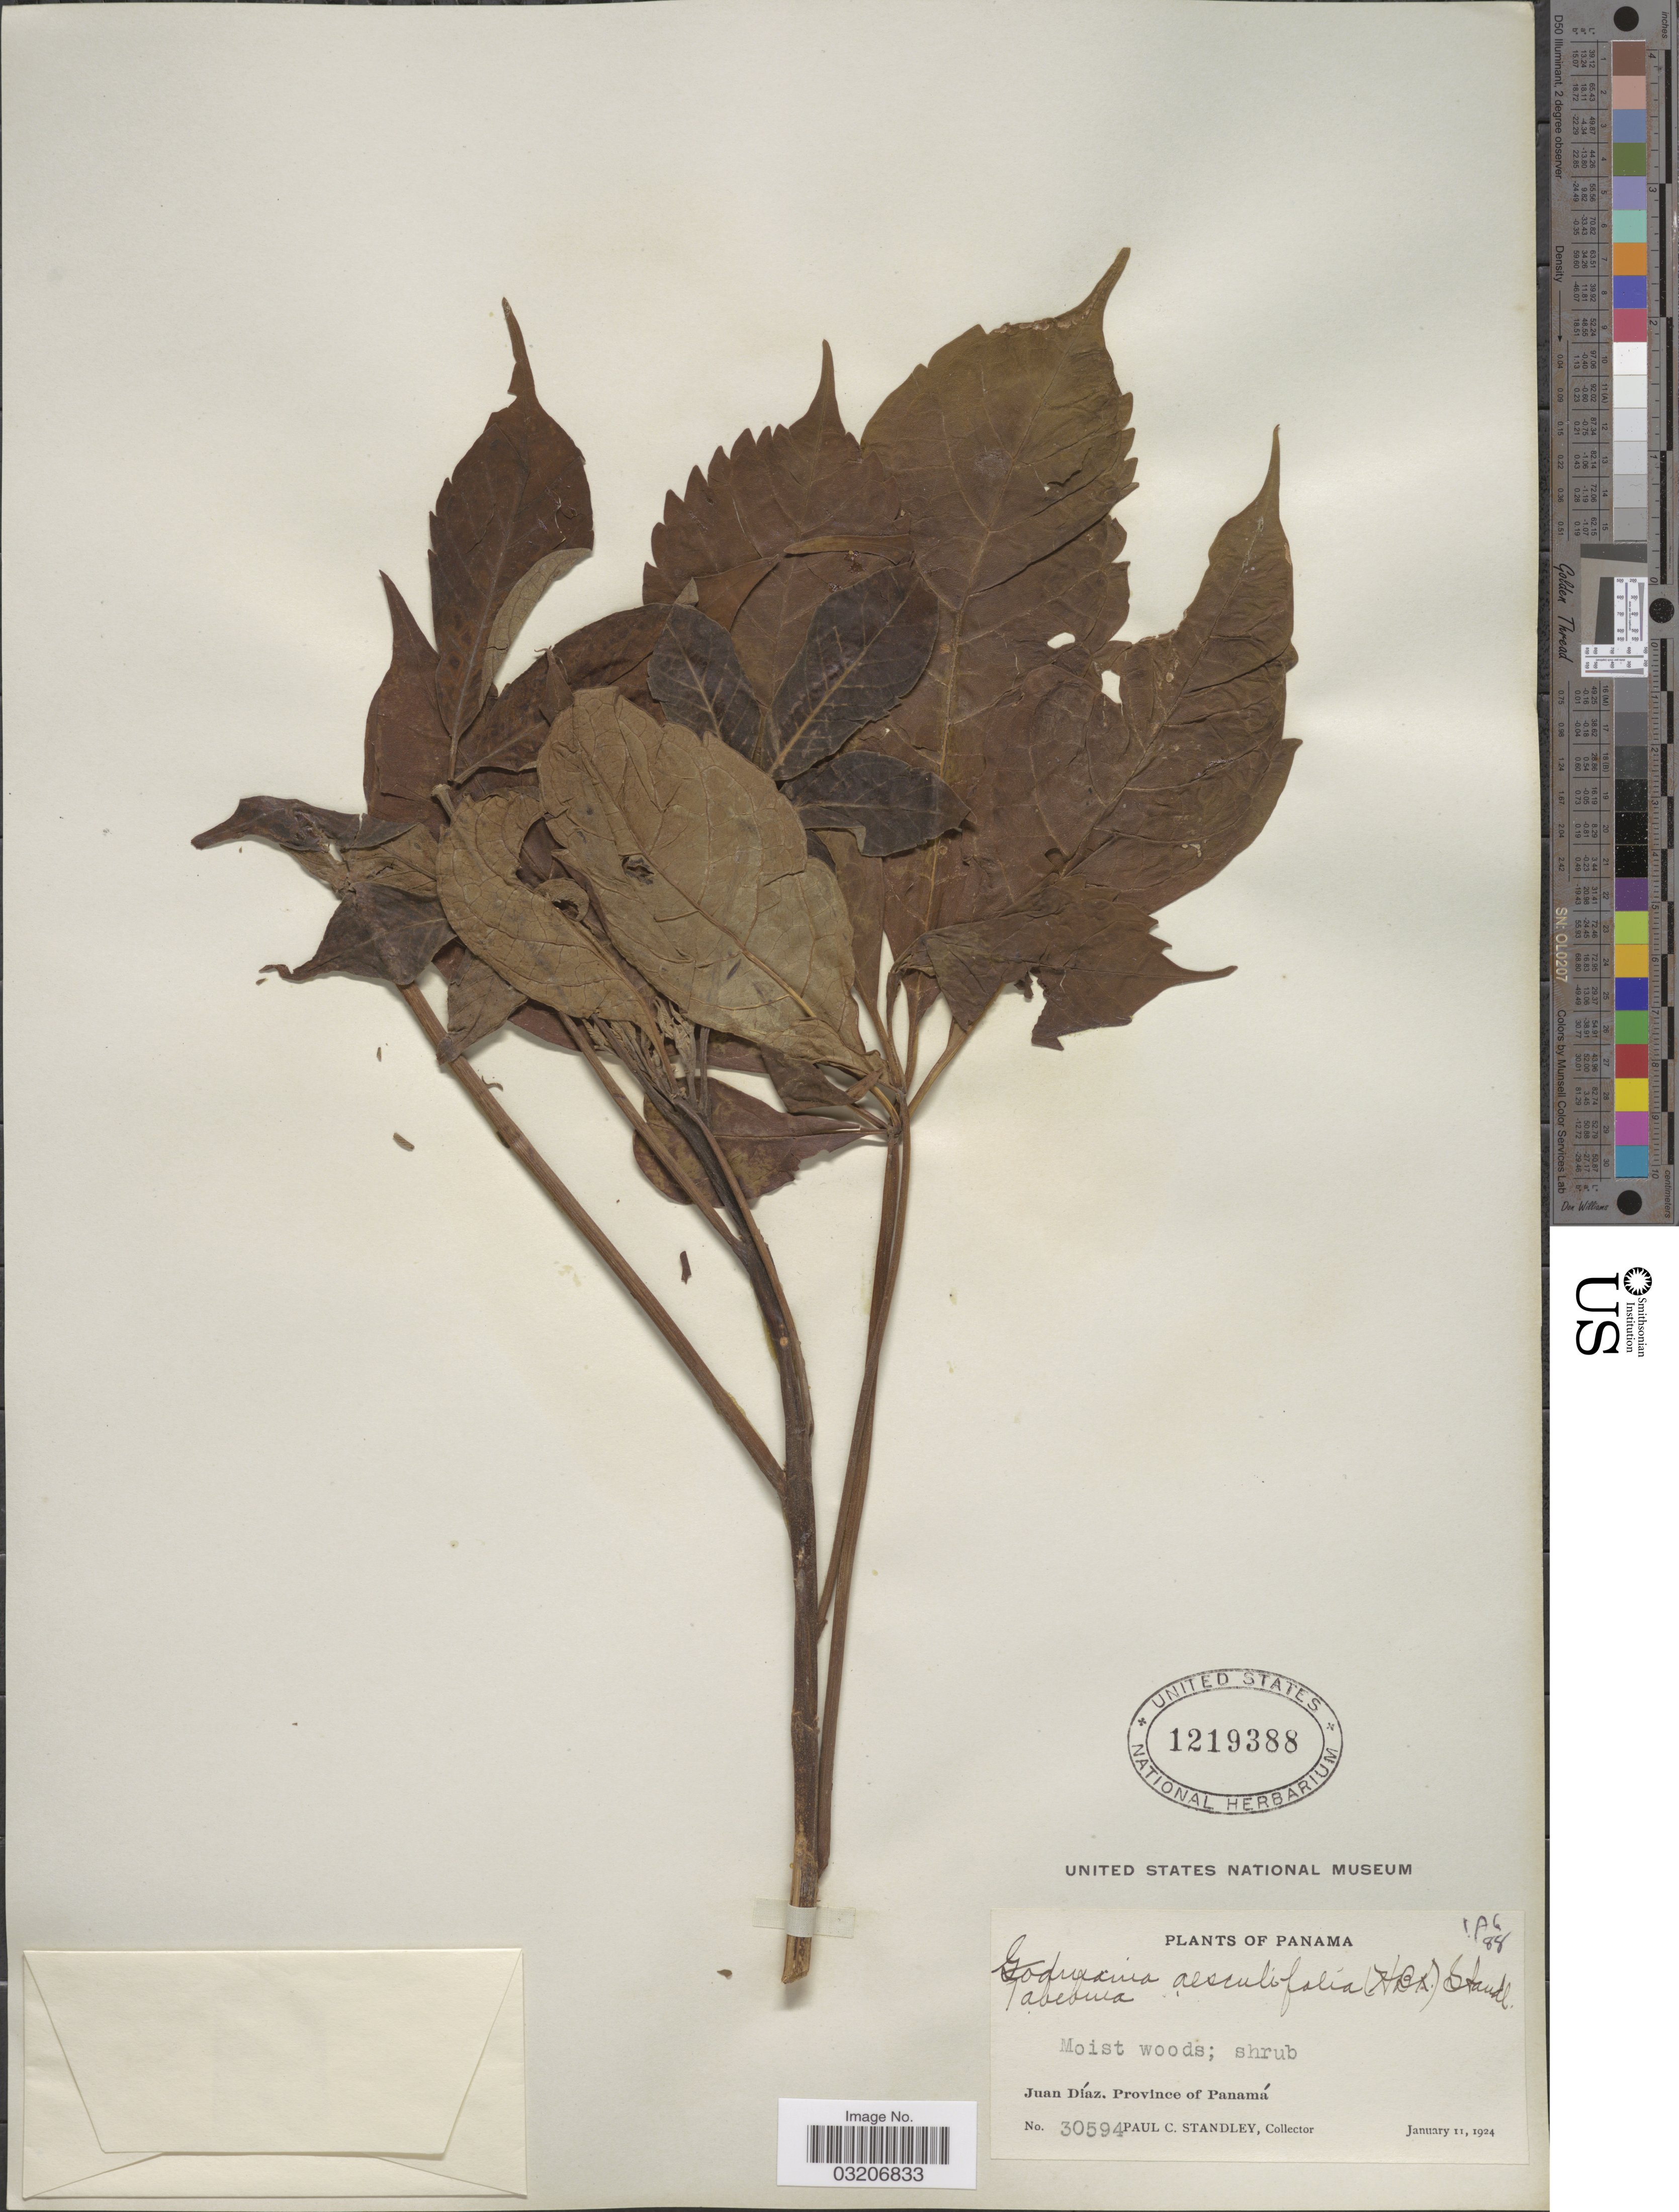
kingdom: Plantae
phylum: Tracheophyta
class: Magnoliopsida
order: Lamiales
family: Bignoniaceae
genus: Godmania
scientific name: Godmania aesculifolia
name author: Standl.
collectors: P. C. Standley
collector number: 30594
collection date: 1924-01-11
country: Panama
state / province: Panamá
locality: Juan Díaz. Province of Panamá.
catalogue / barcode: US 1219388